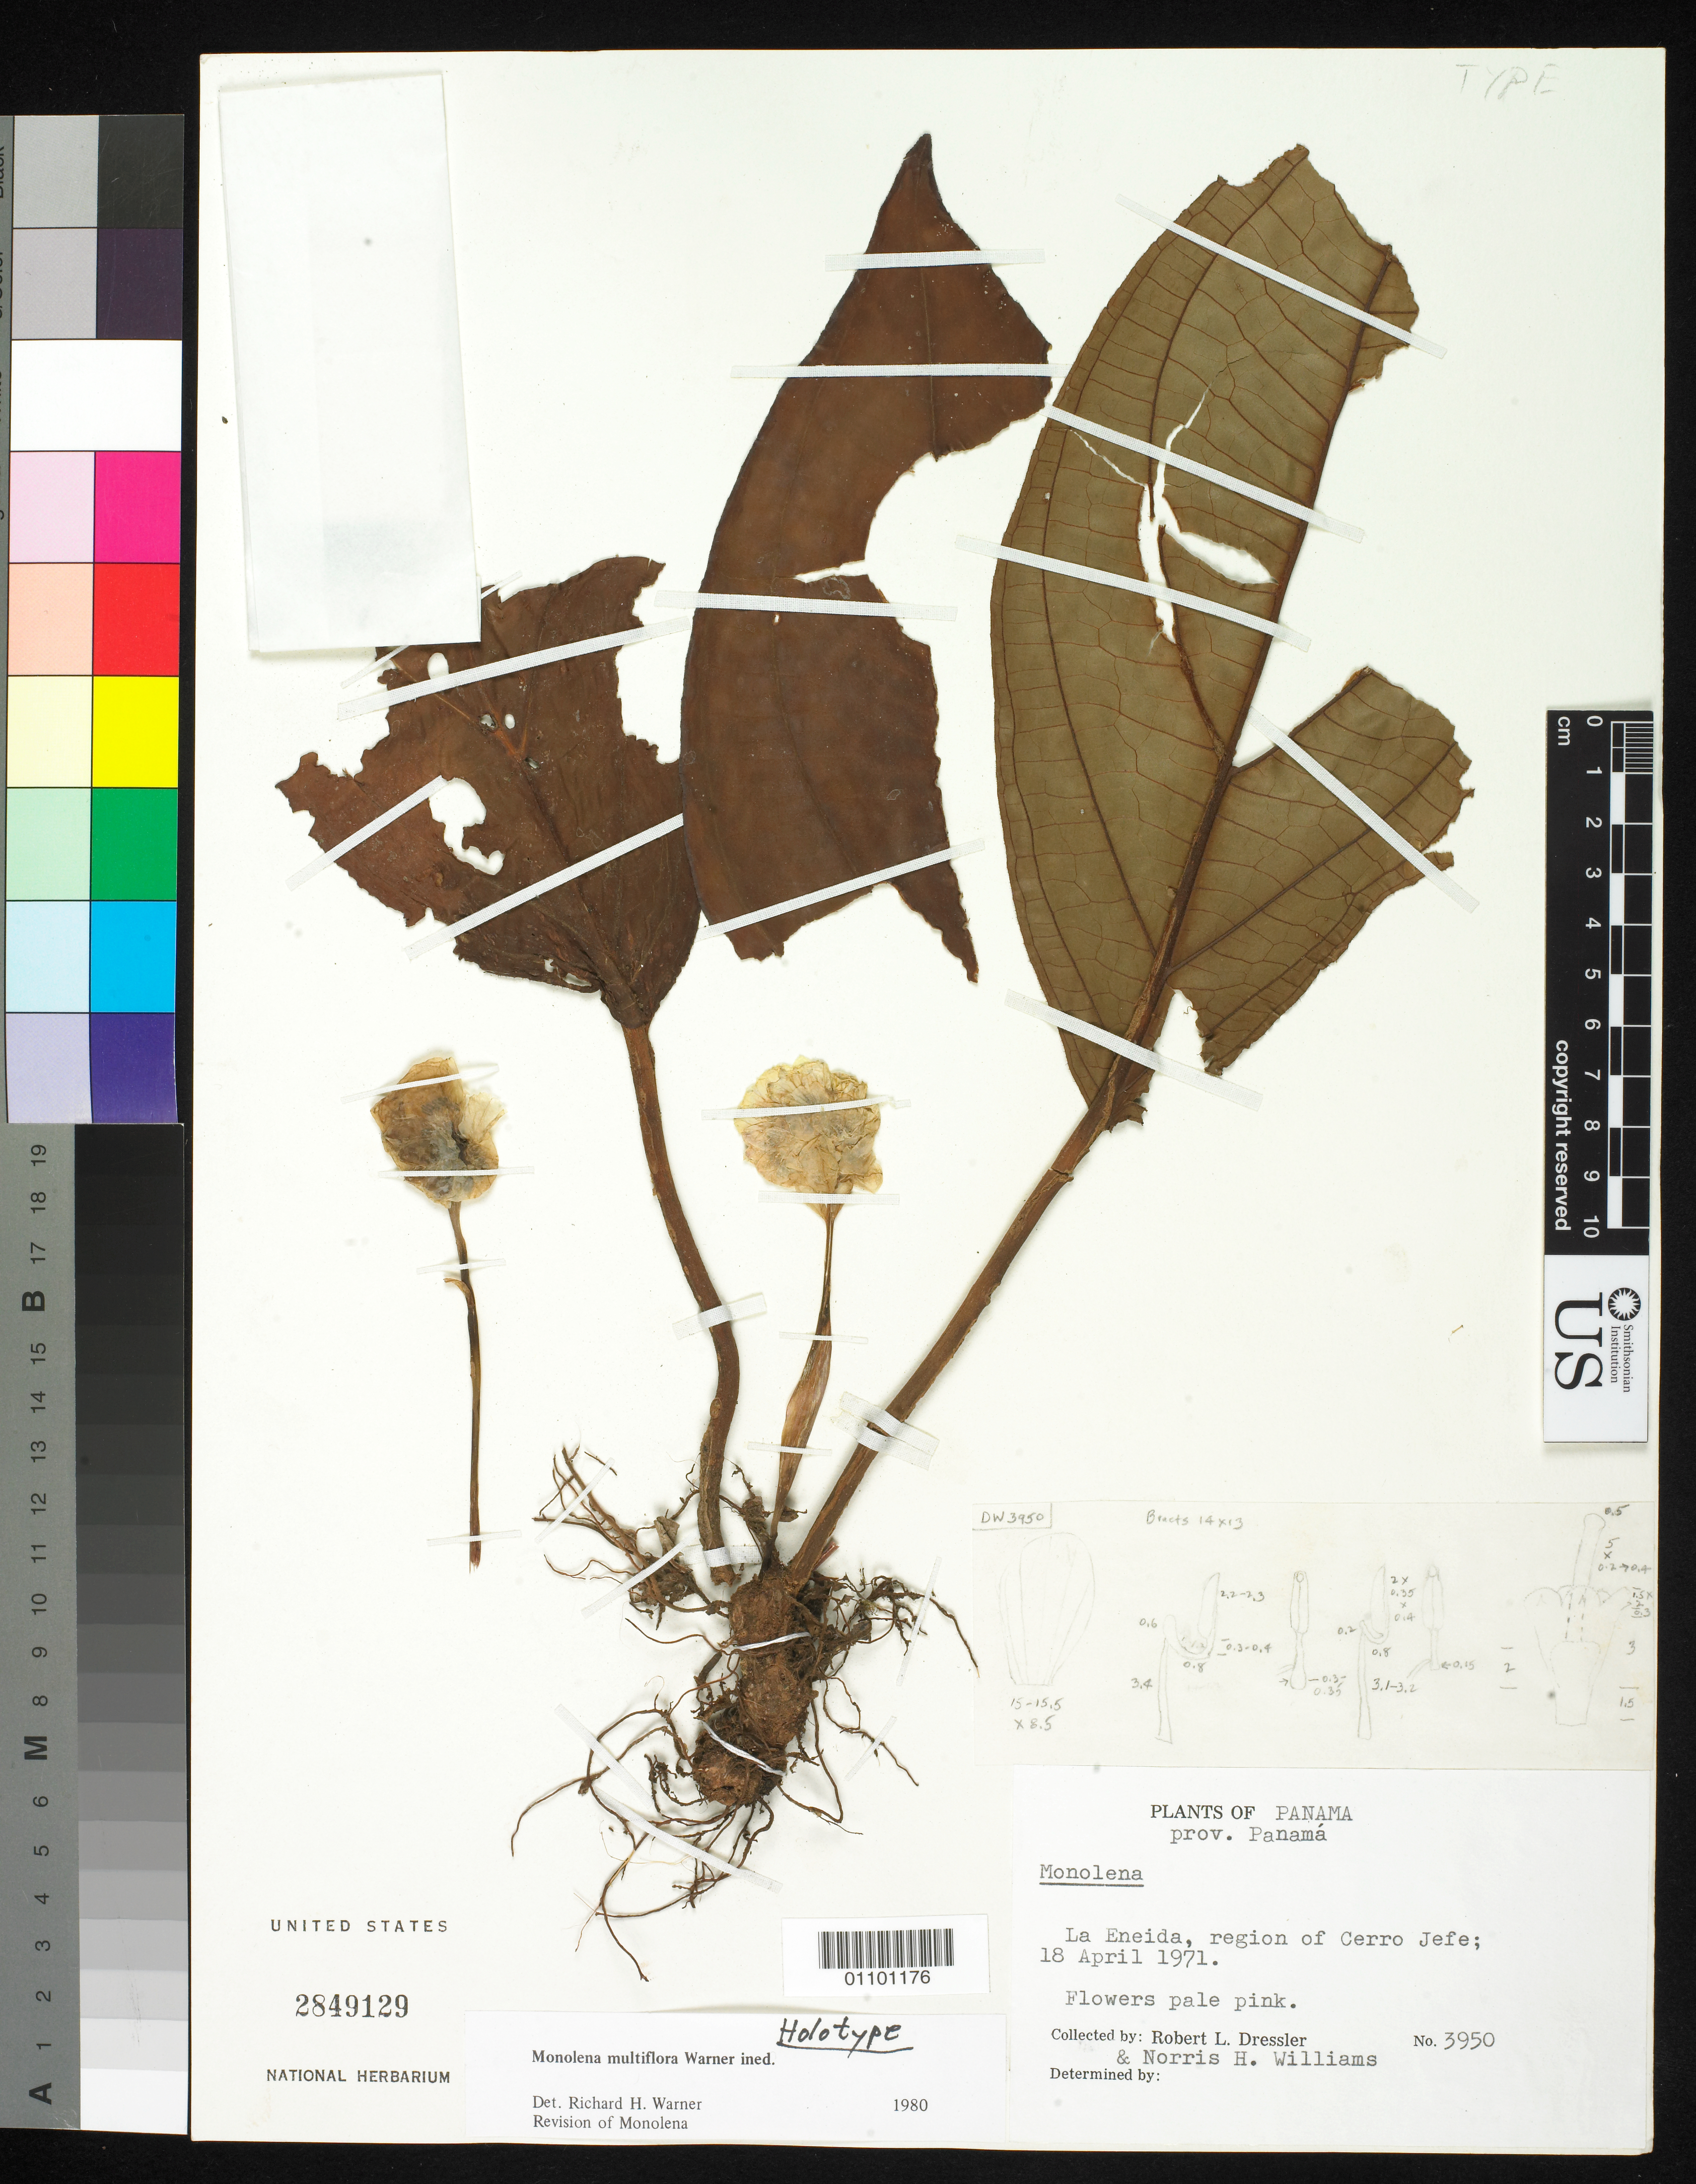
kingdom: Plantae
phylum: Tracheophyta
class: Magnoliopsida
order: Myrtales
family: Melastomataceae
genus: Monolena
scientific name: Monolena multiflora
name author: Warner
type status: Holotype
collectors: R. Dressler & N. H. Williams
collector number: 3950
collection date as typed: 18 Apr 1971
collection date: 1971-04-18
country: Panama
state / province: Panamá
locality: La Eneida, Cerro Jefe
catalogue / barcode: US 2849129